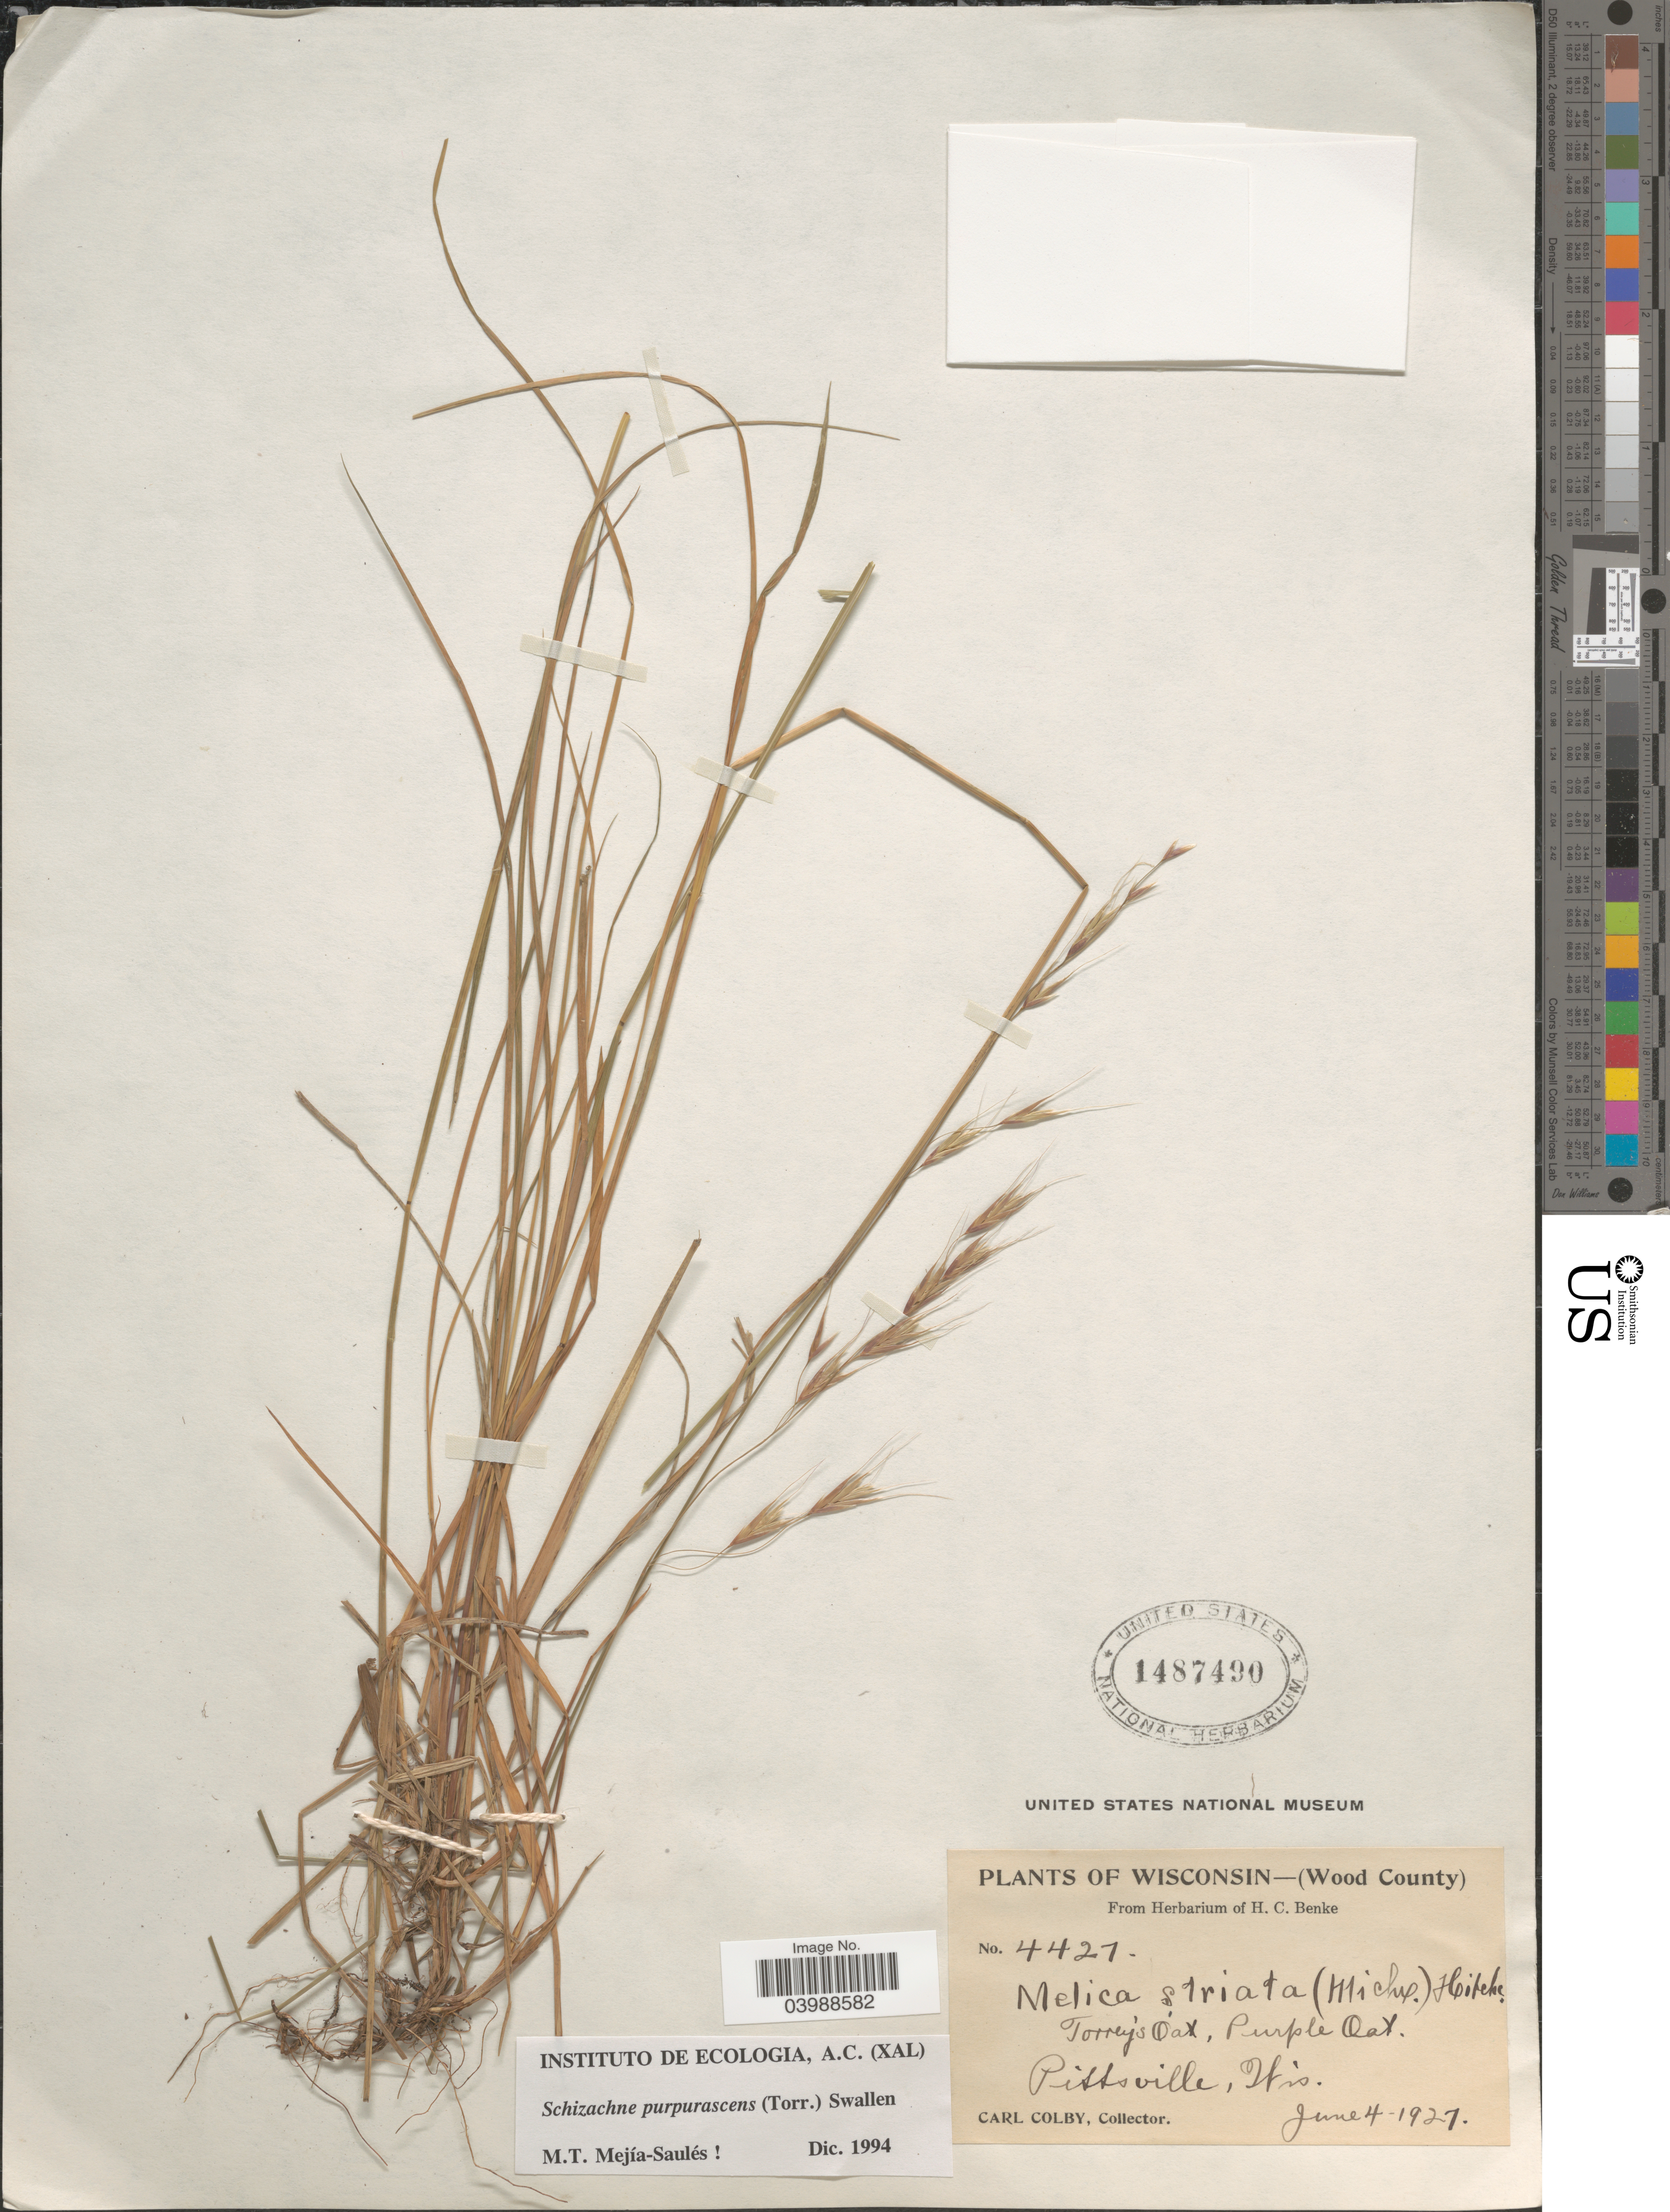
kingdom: Plantae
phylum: Tracheophyta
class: Liliopsida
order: Poales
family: Poaceae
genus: Schizachne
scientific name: Schizachne purpurascens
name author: (Torr.) Swallen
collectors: C. Colby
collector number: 4427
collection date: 1927-06-04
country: United States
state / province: Wisconsin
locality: Wood County. Pittsville.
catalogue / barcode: US 1487490